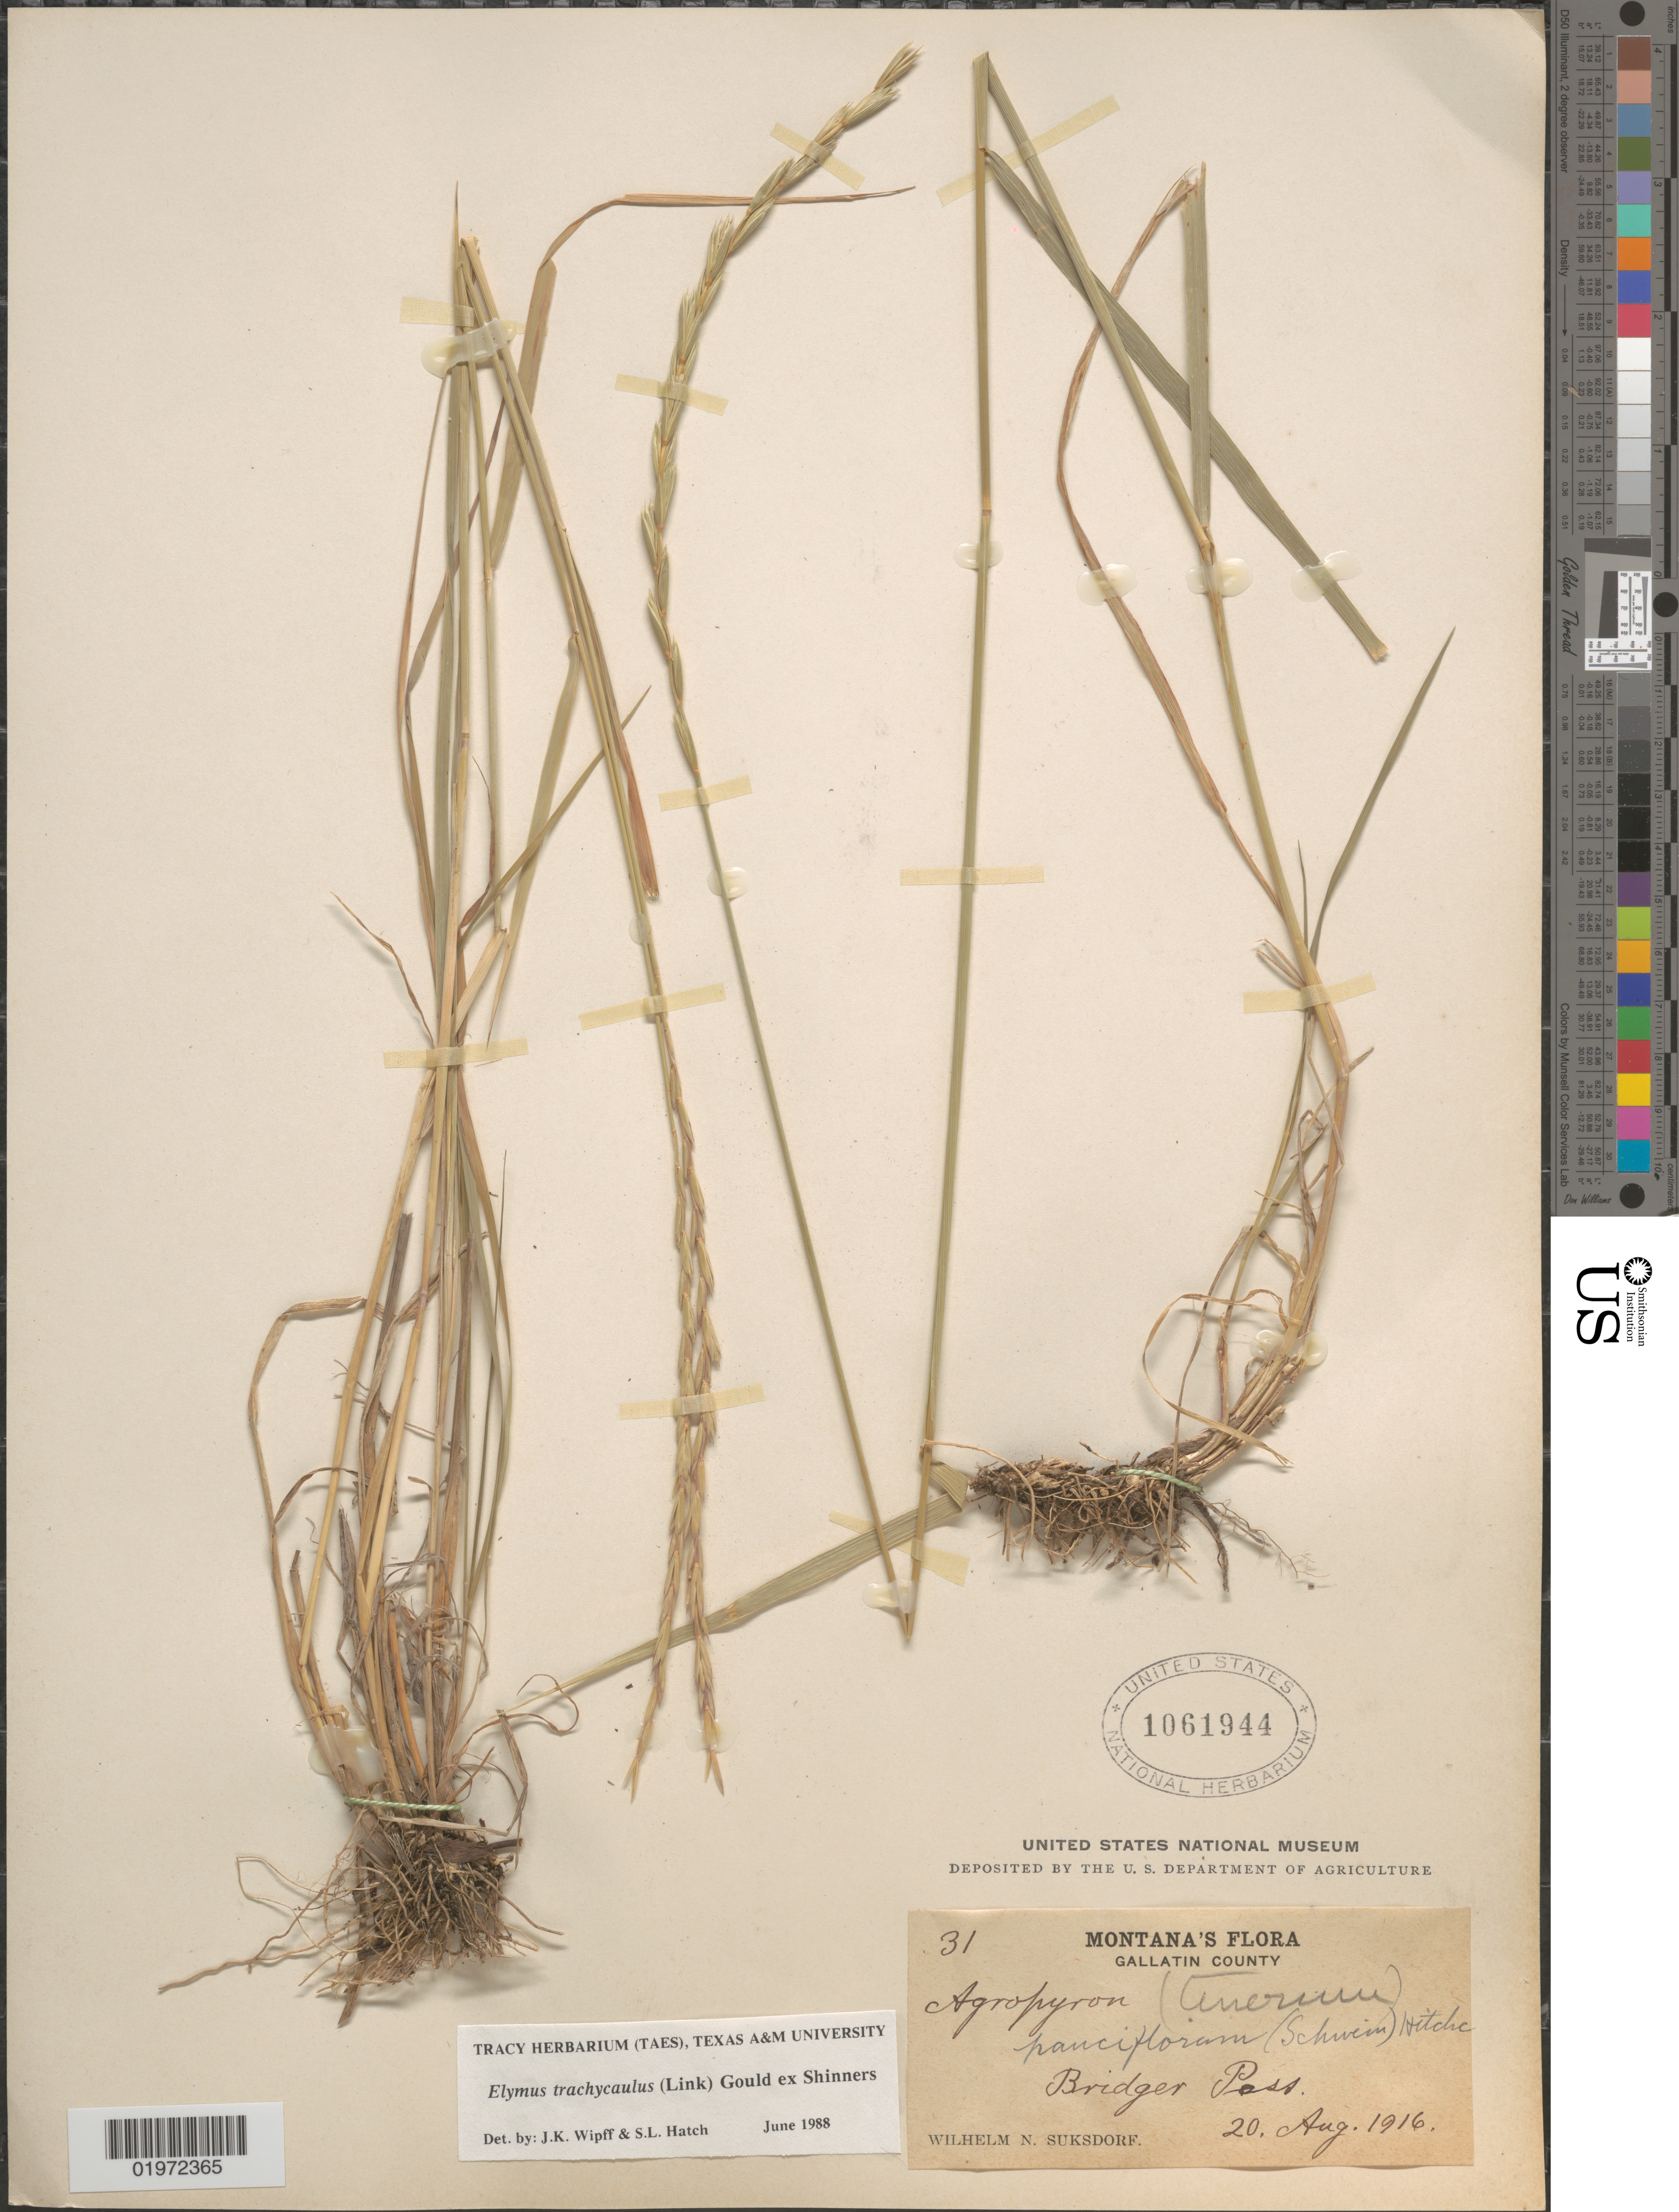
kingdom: Plantae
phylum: Tracheophyta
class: Liliopsida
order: Poales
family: Poaceae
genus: Elymus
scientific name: Elymus trachycaulus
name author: (Link) Gould ex Shinners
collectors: W. N. Suksdorf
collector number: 31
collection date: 1916-08-20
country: United States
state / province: Montana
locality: Gallatin County. Bridger Pass.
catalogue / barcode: US 1061944